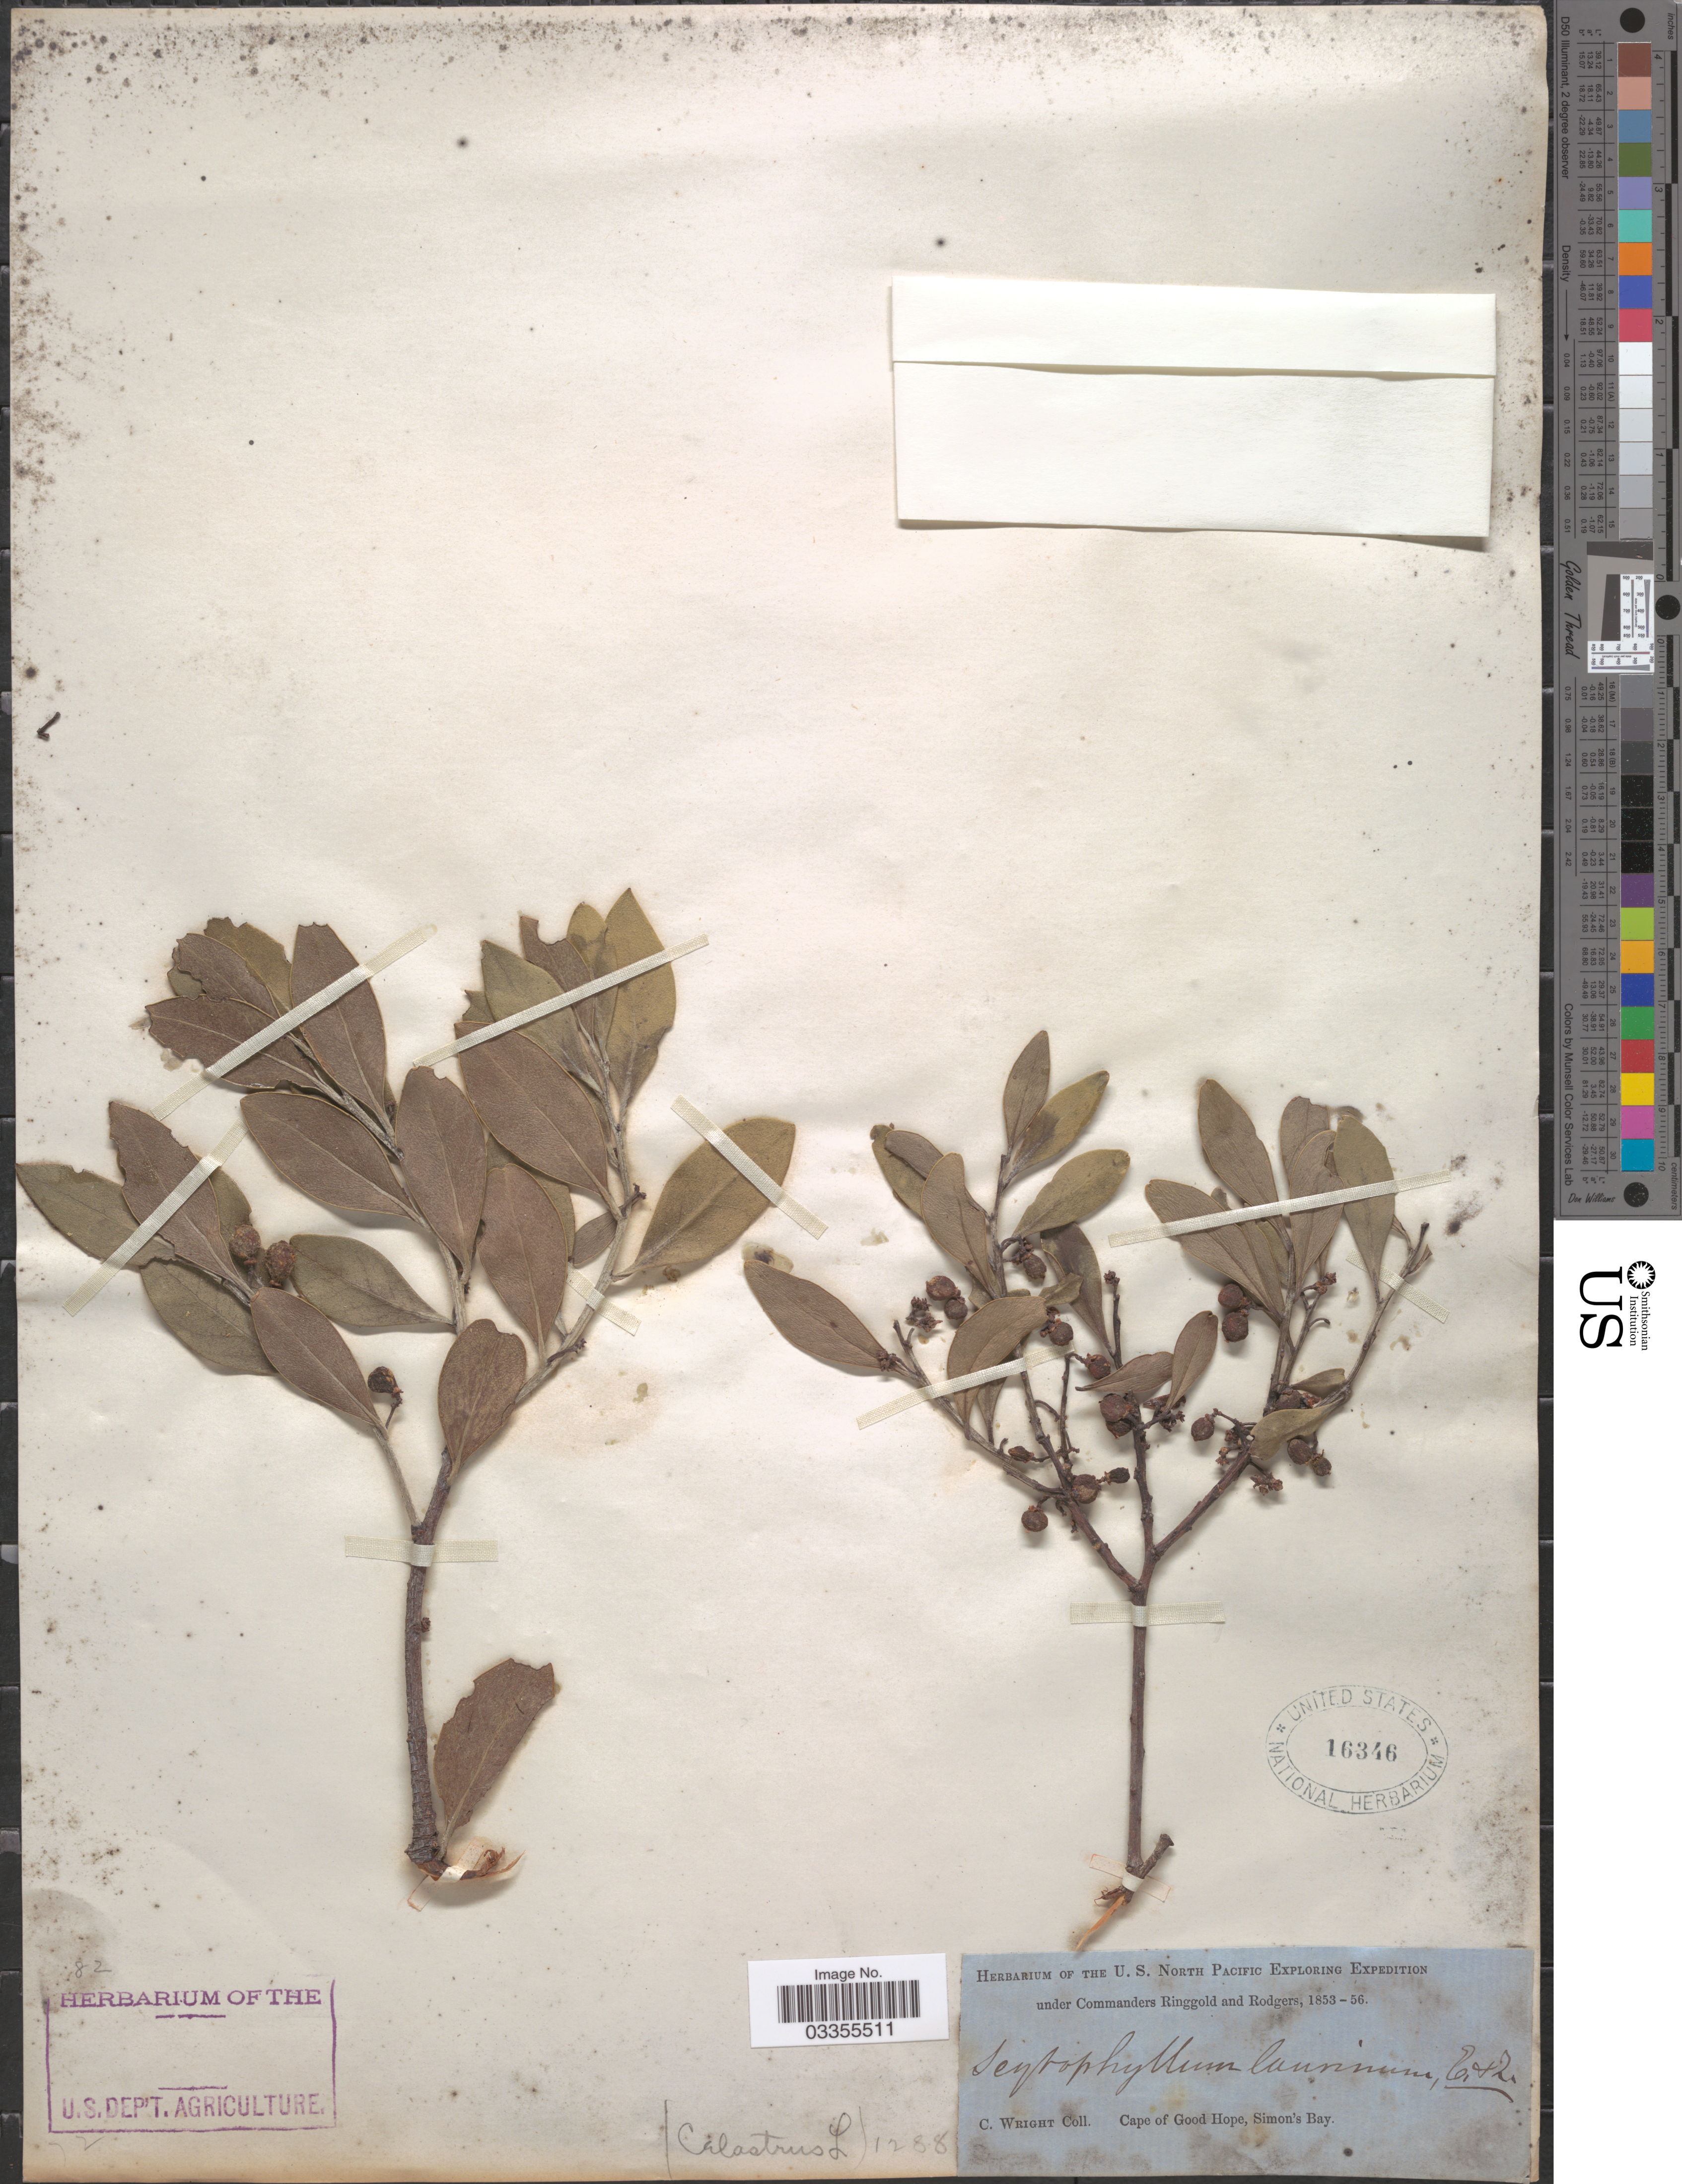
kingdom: Plantae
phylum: Tracheophyta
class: Magnoliopsida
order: Celastrales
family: Celastraceae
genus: Gymnosporia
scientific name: Gymnosporia laurina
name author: Szyszyl.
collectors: C. Wright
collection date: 1853/1856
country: South Africa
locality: Cape of Good Hope, Simon's Bay.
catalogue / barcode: US 16346